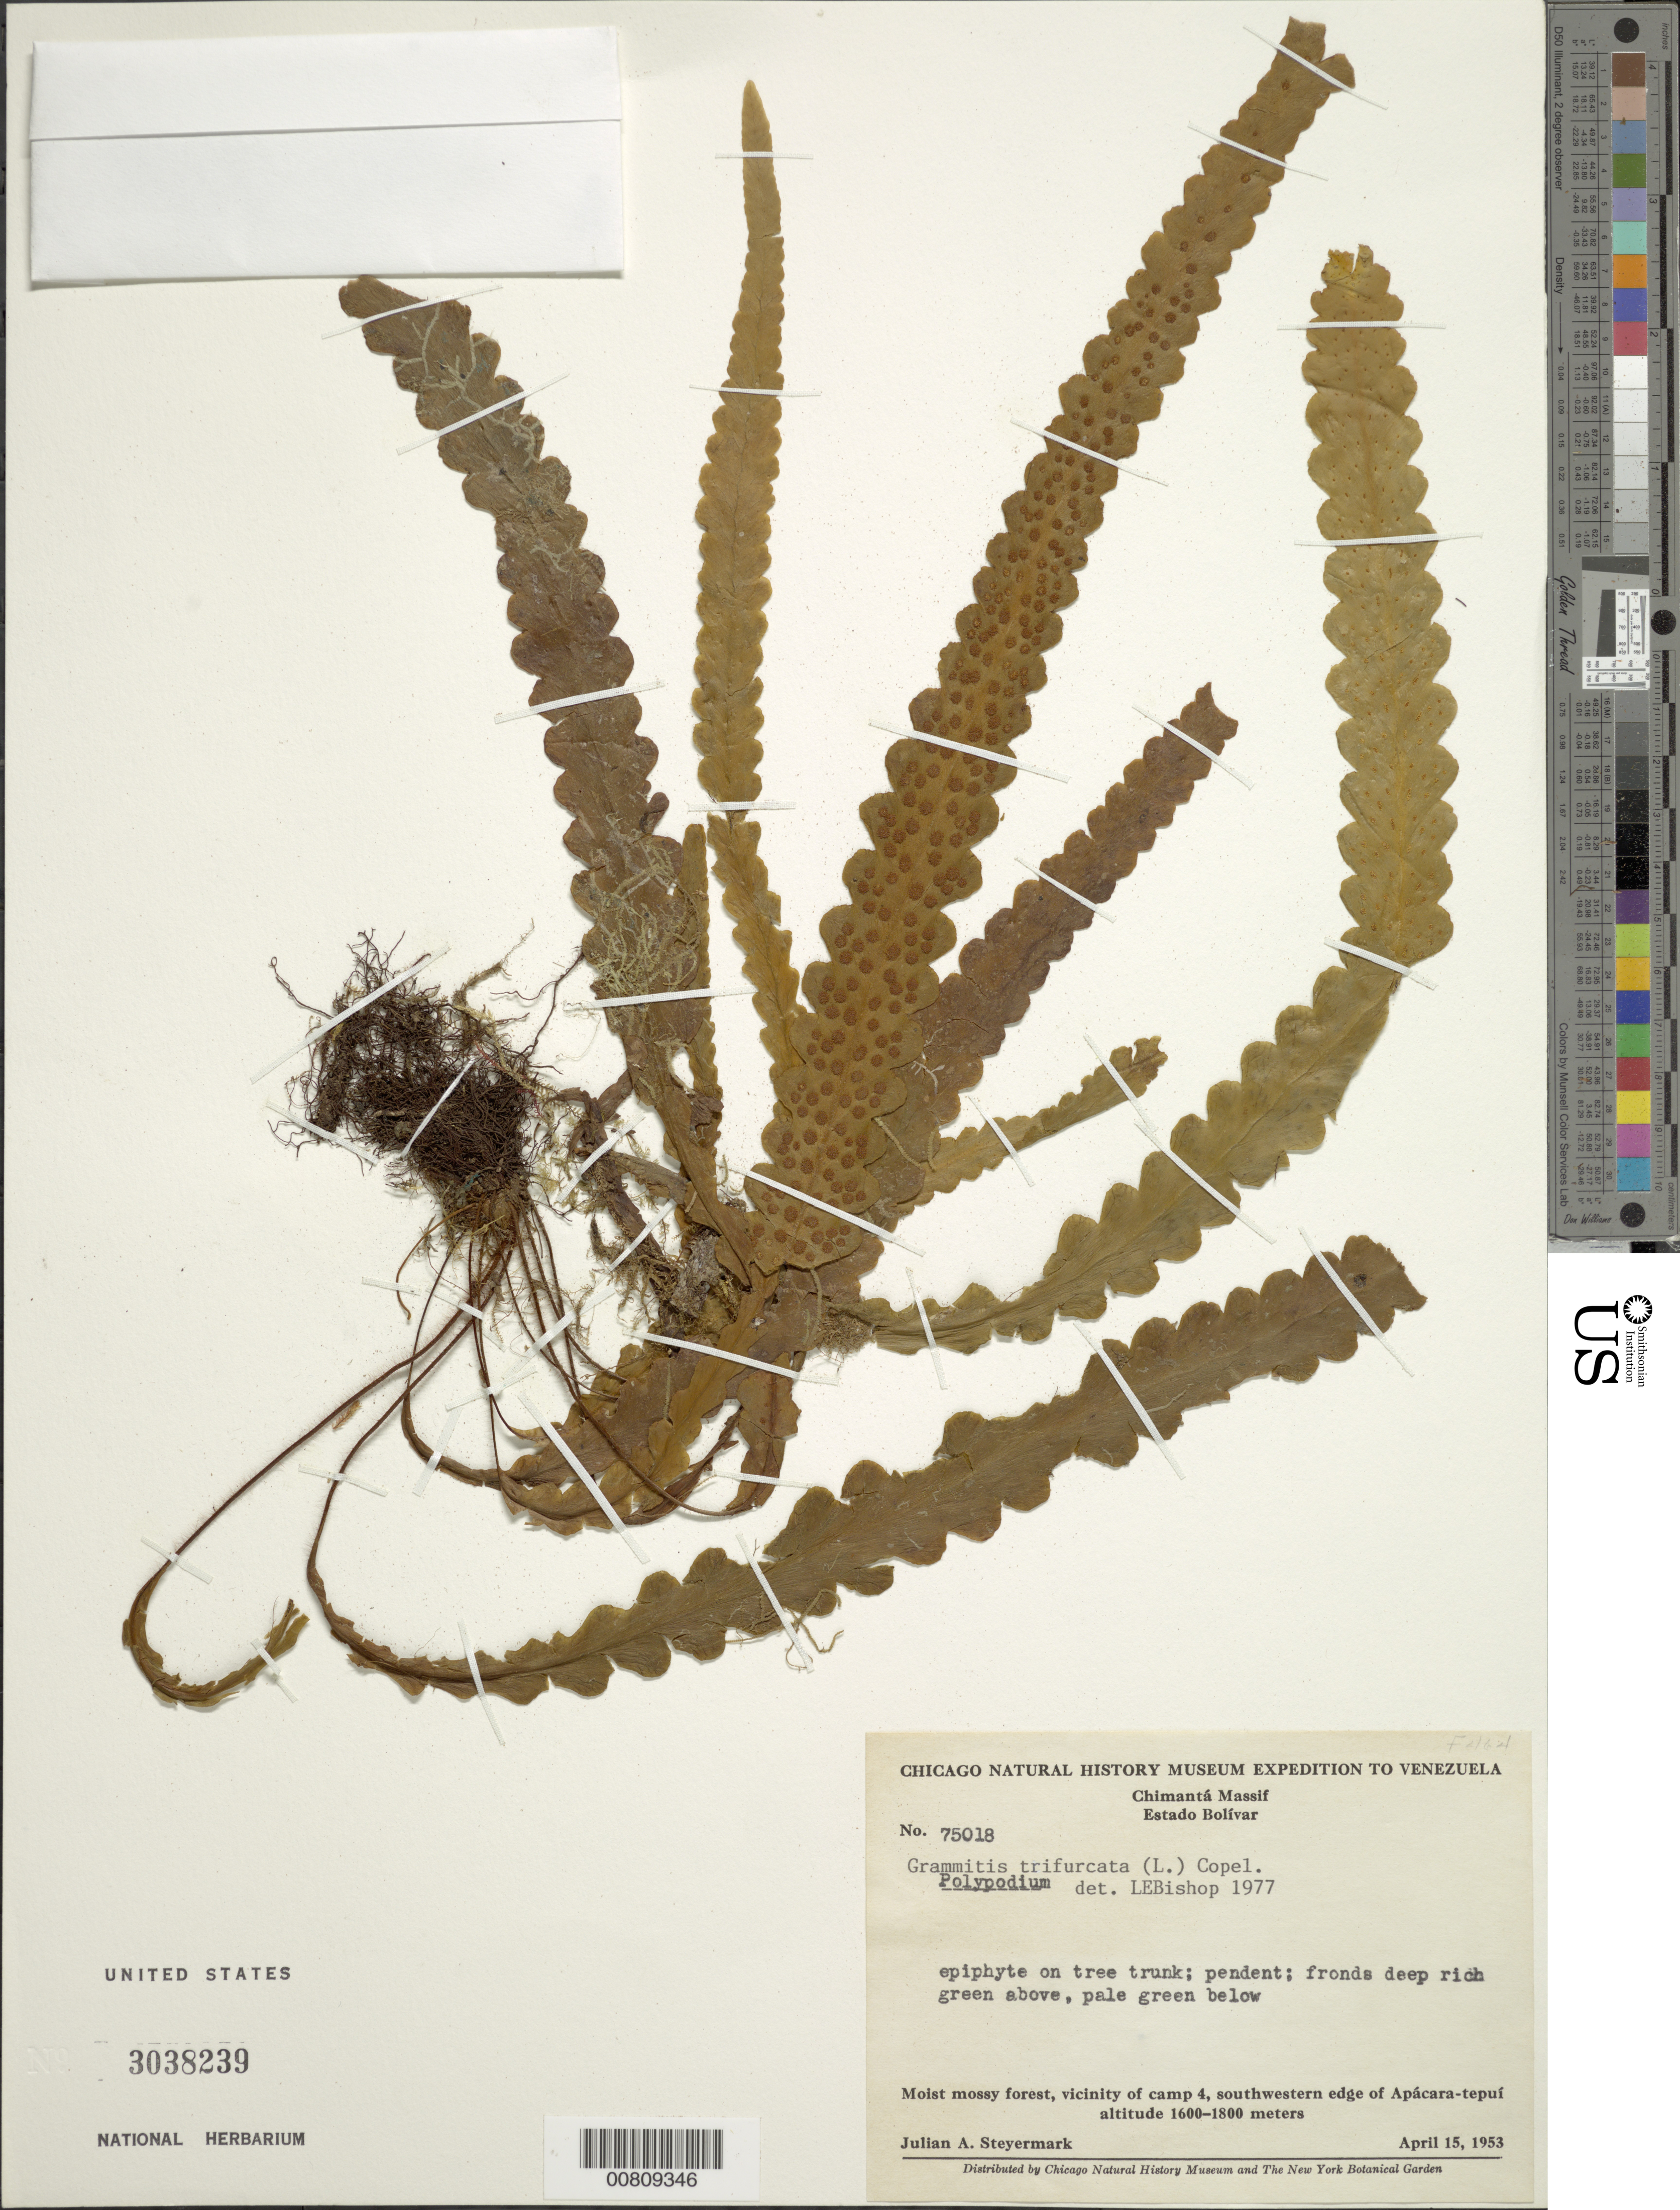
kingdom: Plantae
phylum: Tracheophyta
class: Polypodiopsida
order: Polypodiales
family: Polypodiaceae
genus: Enterosora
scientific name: Enterosora trifurcata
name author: (L.) L.E. Bishop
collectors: J. Steyermark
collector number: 75018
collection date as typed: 15-Apr-53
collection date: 1953-04-15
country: Venezuela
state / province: Bolívar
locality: Chimantá Massif, camp 4, SW edge of Apácara-tepuí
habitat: Moist mossy forest; on tree trunk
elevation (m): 1600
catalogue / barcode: US 3038239